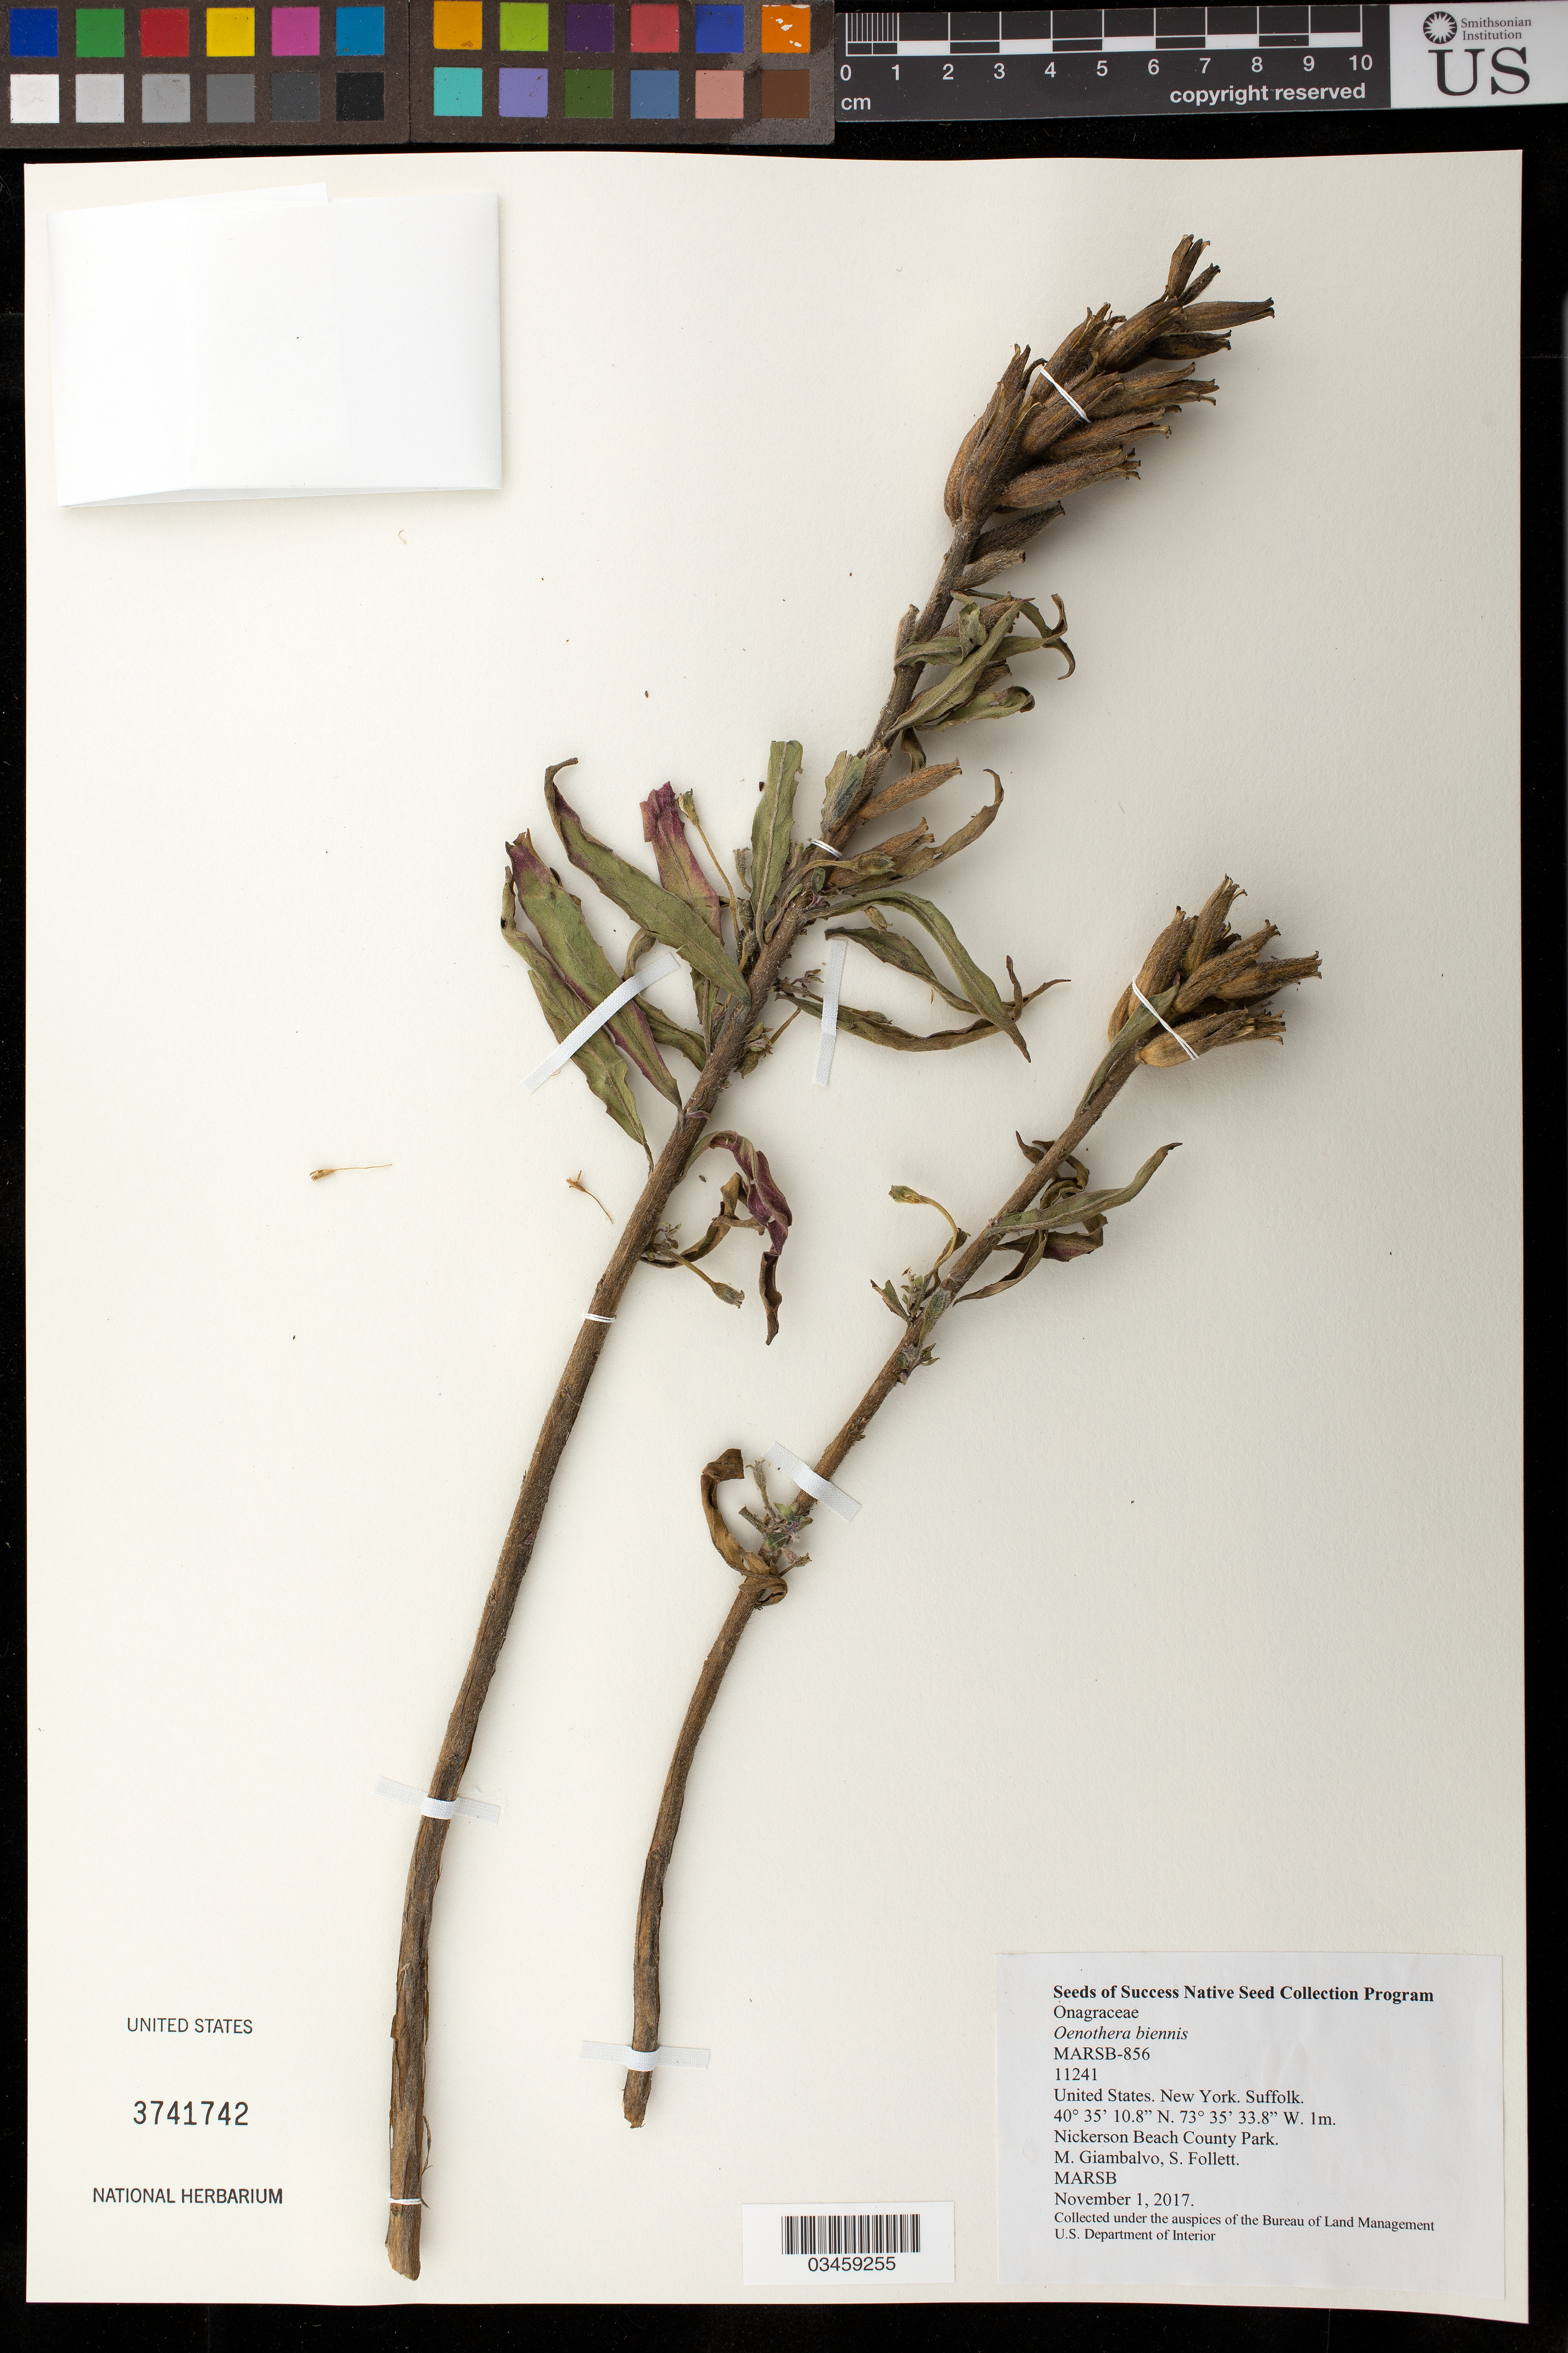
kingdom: Plantae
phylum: Tracheophyta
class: Magnoliopsida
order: Myrtales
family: Onagraceae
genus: Oenothera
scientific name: Oenothera biennis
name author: L.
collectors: M. Giambalvo & S. Follett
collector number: MARSB-856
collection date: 2017-11-01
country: United States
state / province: New York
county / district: Suffolk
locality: Nickerson Beach County Park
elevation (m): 1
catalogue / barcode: US 3741742